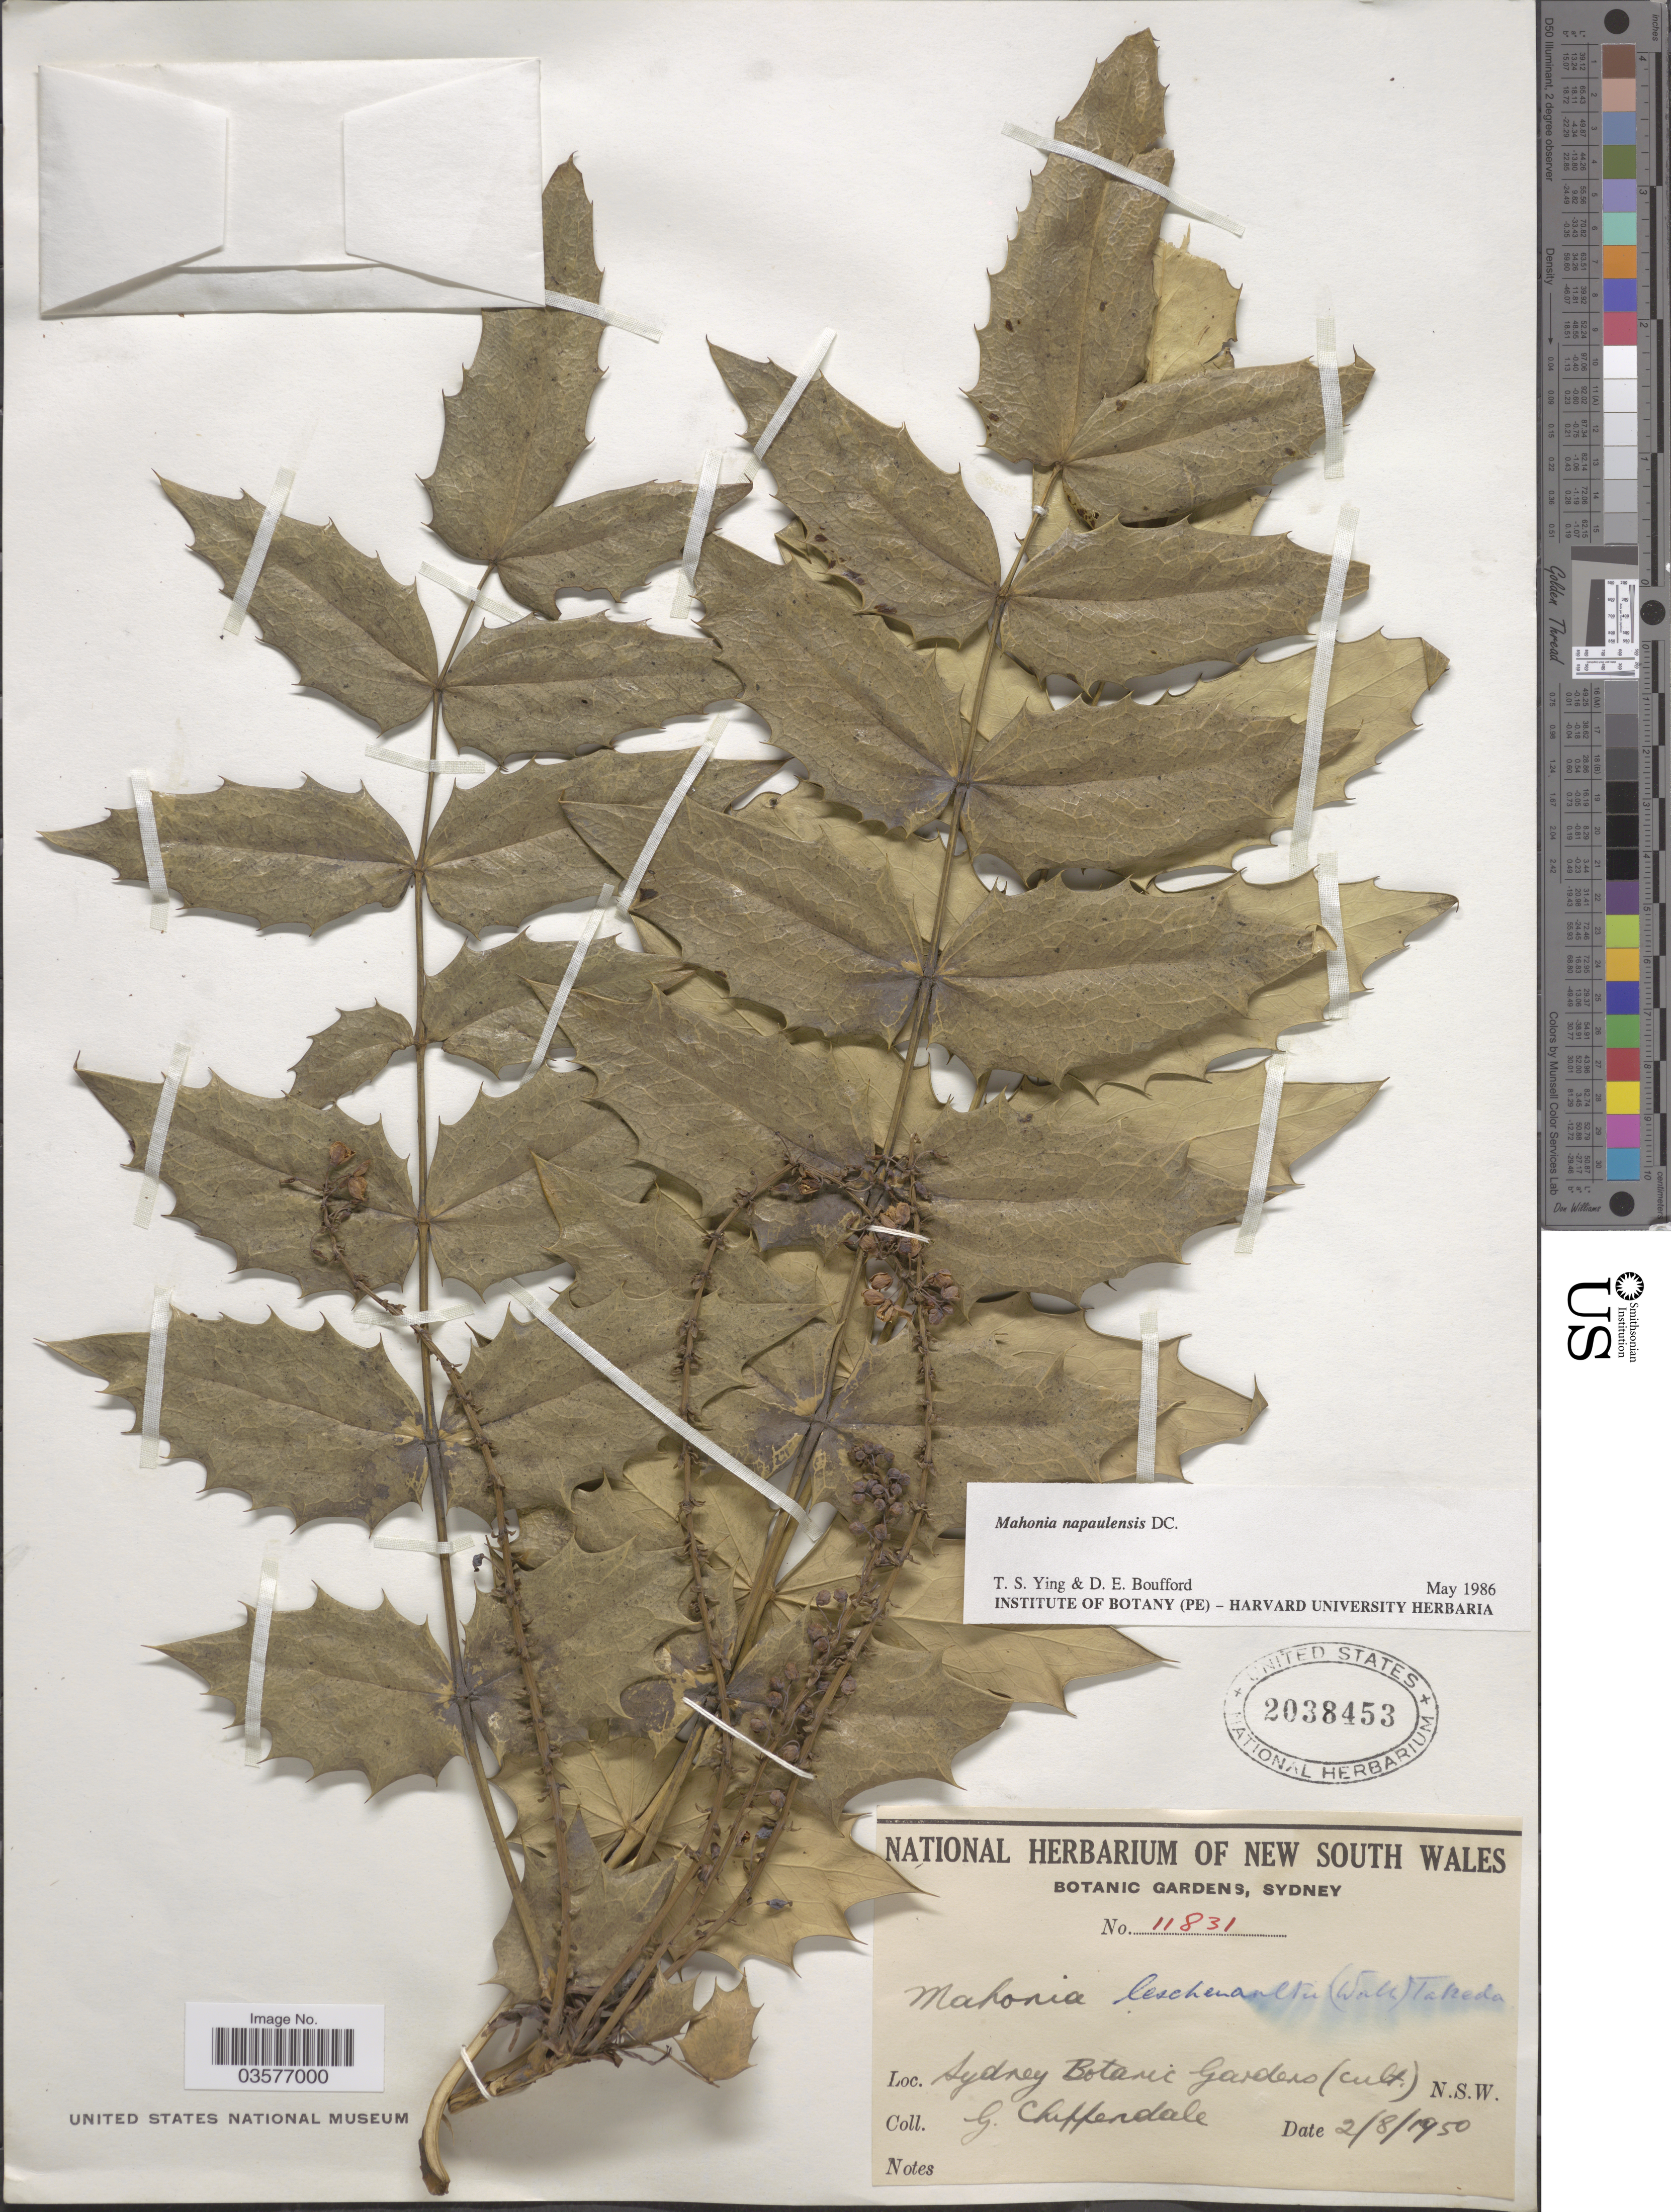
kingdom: Plantae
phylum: Tracheophyta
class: Magnoliopsida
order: Ranunculales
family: Berberidaceae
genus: Mahonia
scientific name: Mahonia sp.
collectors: G. Chippendale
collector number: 11831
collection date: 1950-08-02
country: Australia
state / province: New South Wales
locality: Sydney Botanic Gardens. N.S.W.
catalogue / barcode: US 2038453